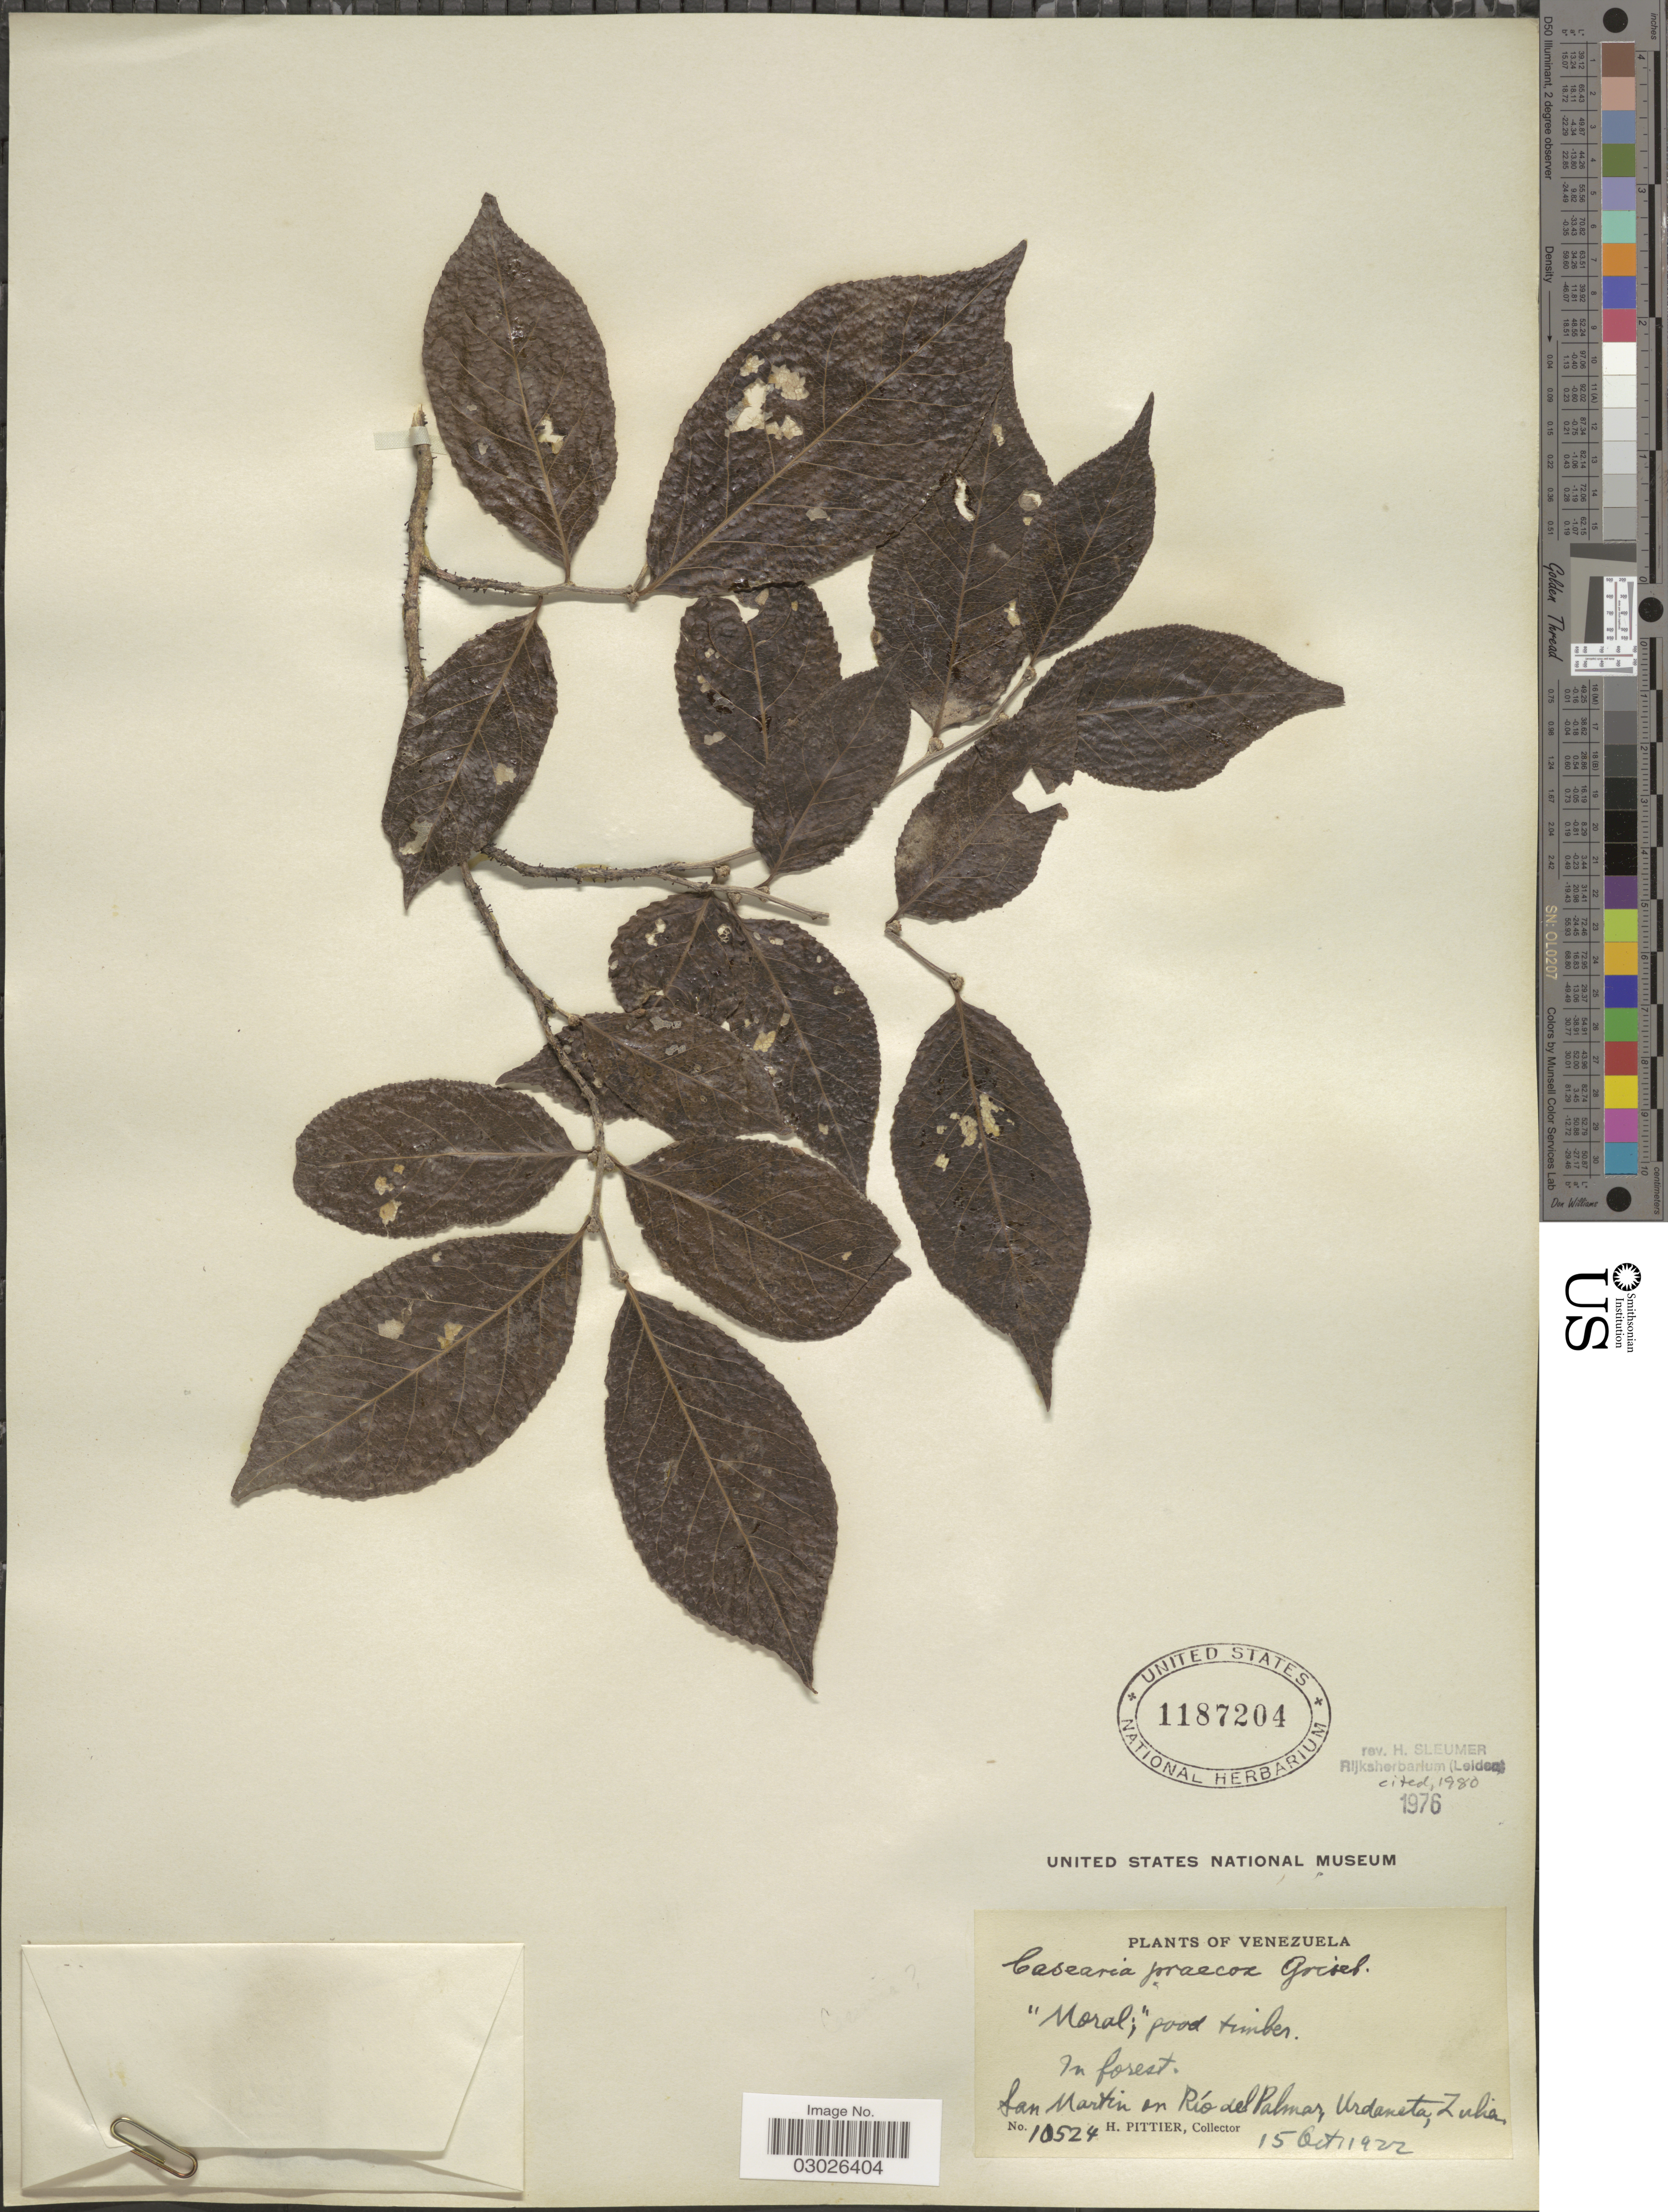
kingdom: Plantae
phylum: Tracheophyta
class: Magnoliopsida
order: Malpighiales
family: Salicaceae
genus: Casearia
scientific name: Casearia praecox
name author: Griseb.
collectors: H. F. Pittier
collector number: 10524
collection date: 1922-10-15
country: Venezuela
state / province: Zulia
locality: San Martin on Río del Palmar, Urdaneta, Zulia.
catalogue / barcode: US 1187204